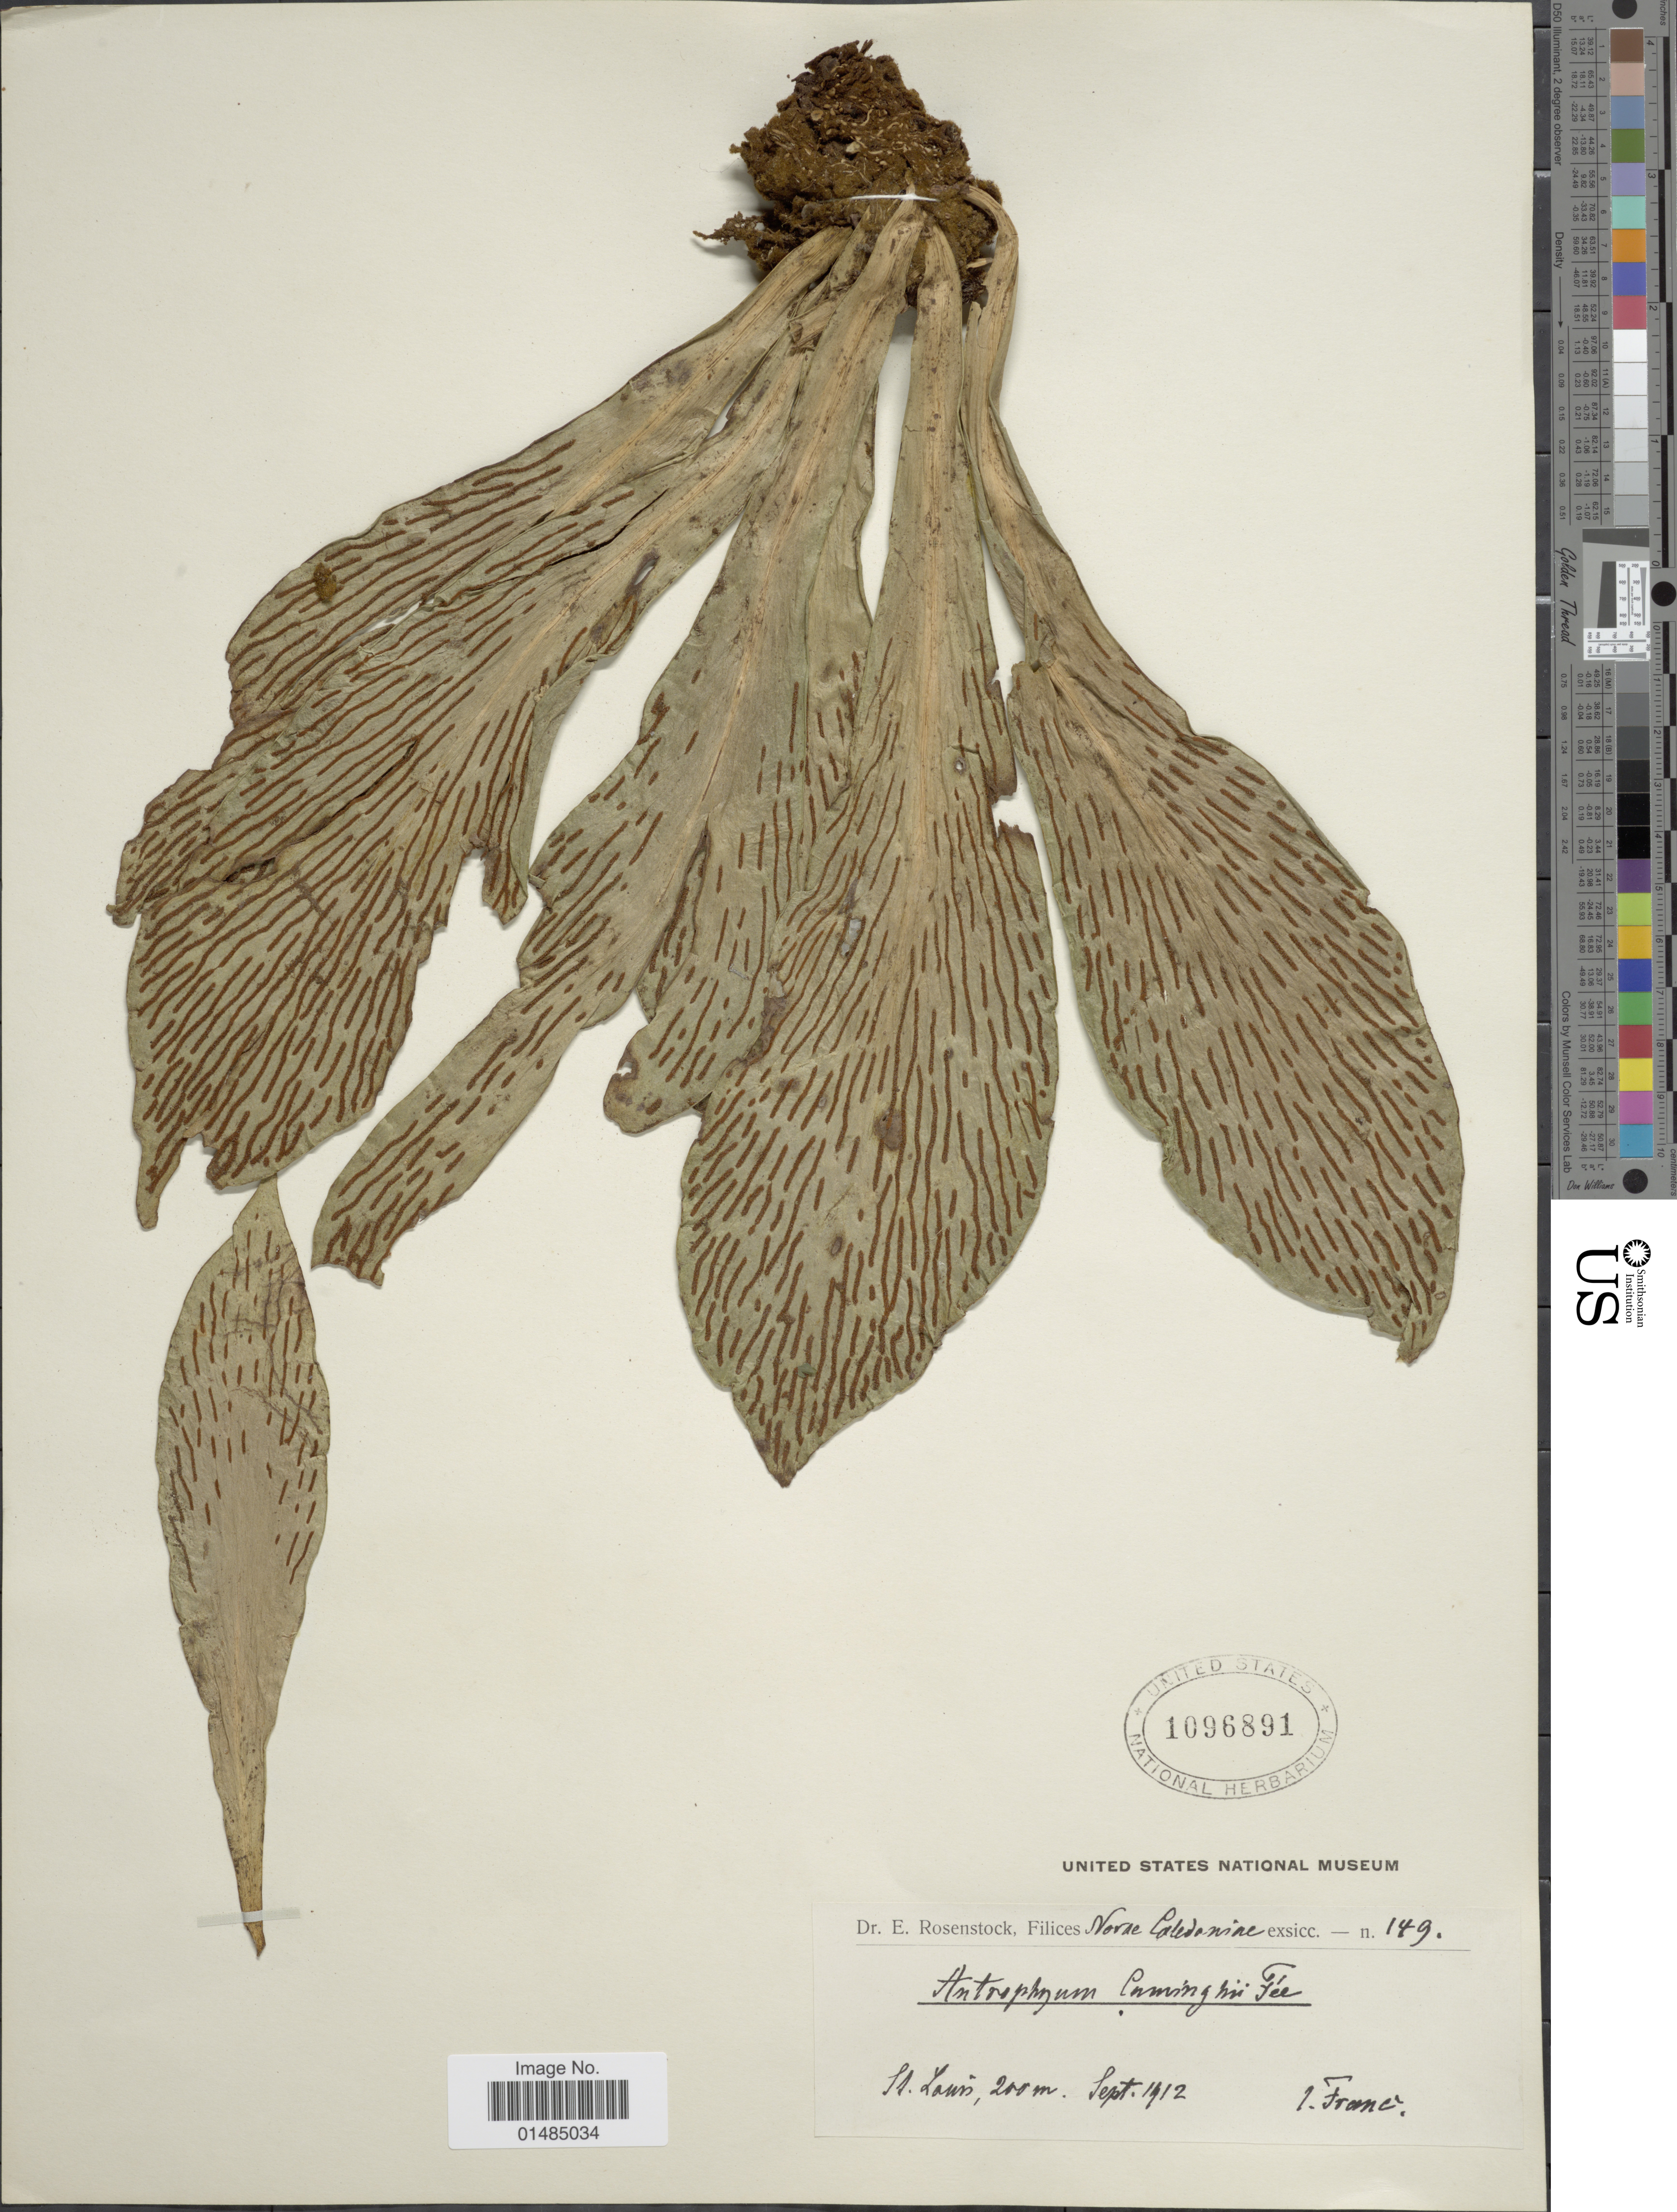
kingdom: Plantae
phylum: Tracheophyta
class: Polypodiopsida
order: Polypodiales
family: Pteridaceae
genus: Antrophyum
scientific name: Antrophyum alatum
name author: Brack. in Wilkes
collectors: Franc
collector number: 149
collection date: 1912-09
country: New Caledonia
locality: St. Louis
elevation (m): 200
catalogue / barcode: US 1096891